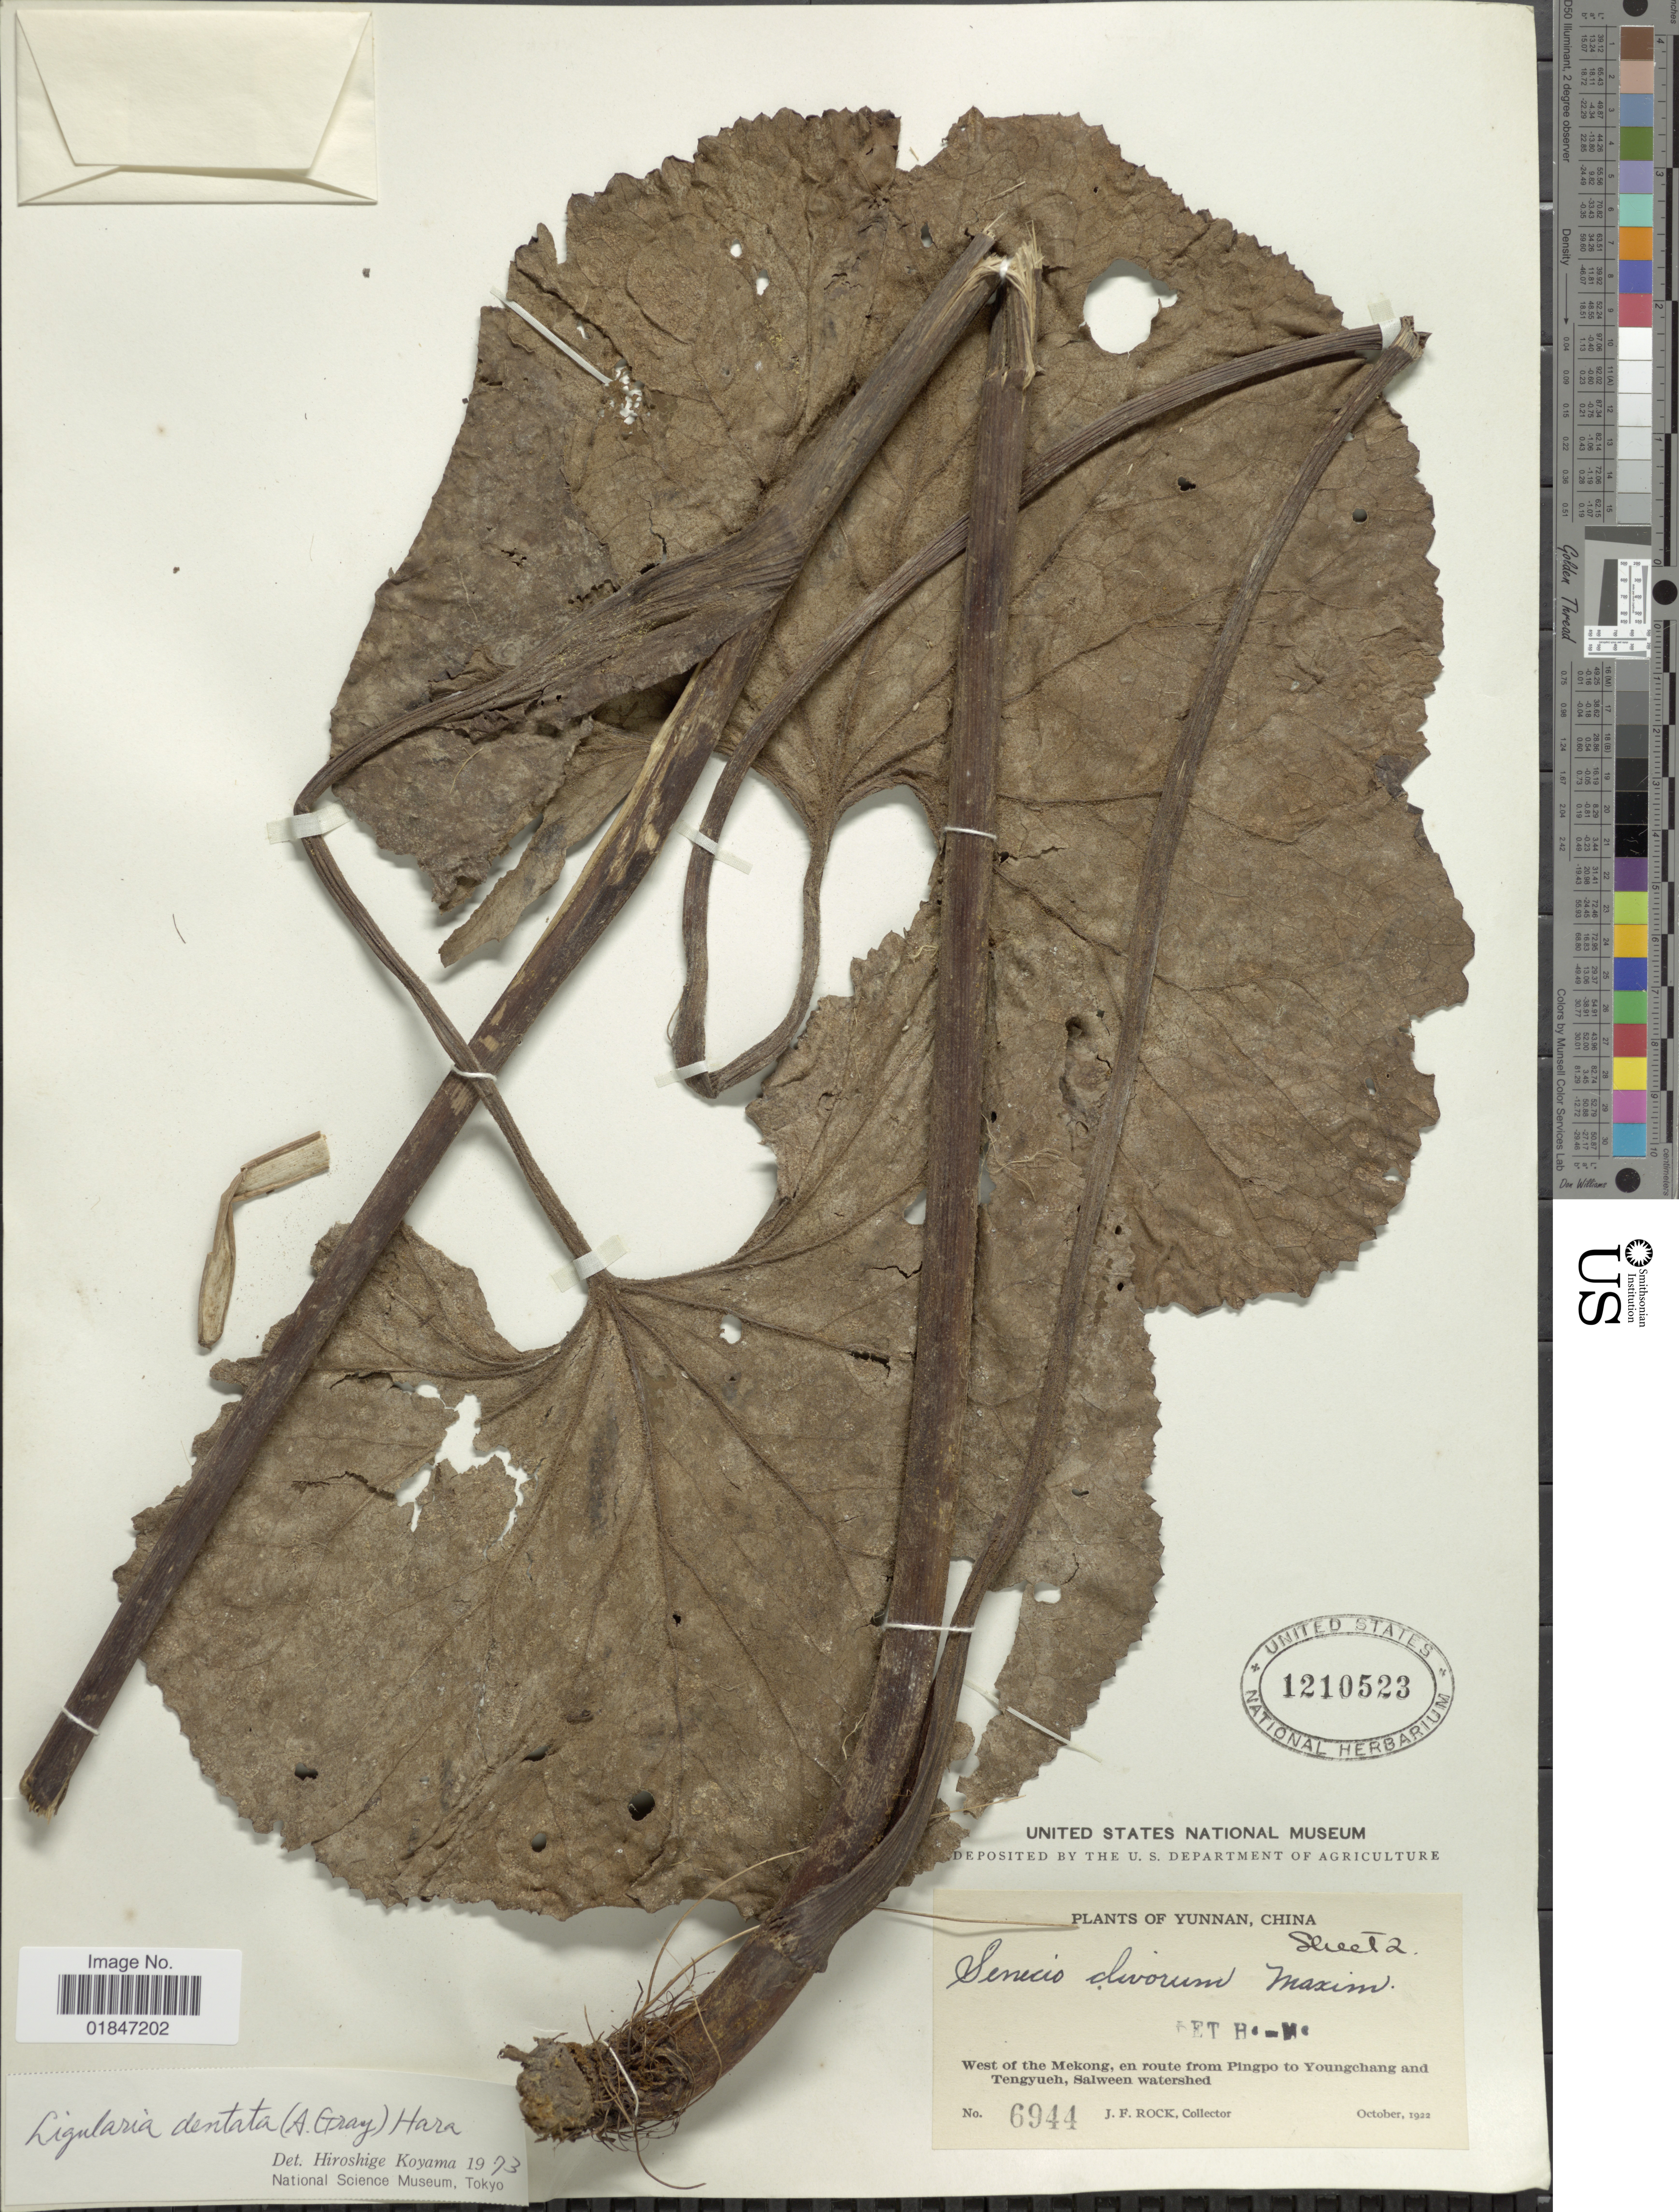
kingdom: Plantae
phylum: Tracheophyta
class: Magnoliopsida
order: Asterales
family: Asteraceae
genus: Ligularia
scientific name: Ligularia dentata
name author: (A. Gray) H. Hara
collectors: J. Rock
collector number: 6944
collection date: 1922-10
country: China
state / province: Yunnan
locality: Yunnan, China. West of the Mekong, en route from Pingpo to Youngchang and Yengyueh, Salween watershed.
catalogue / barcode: US 1210523